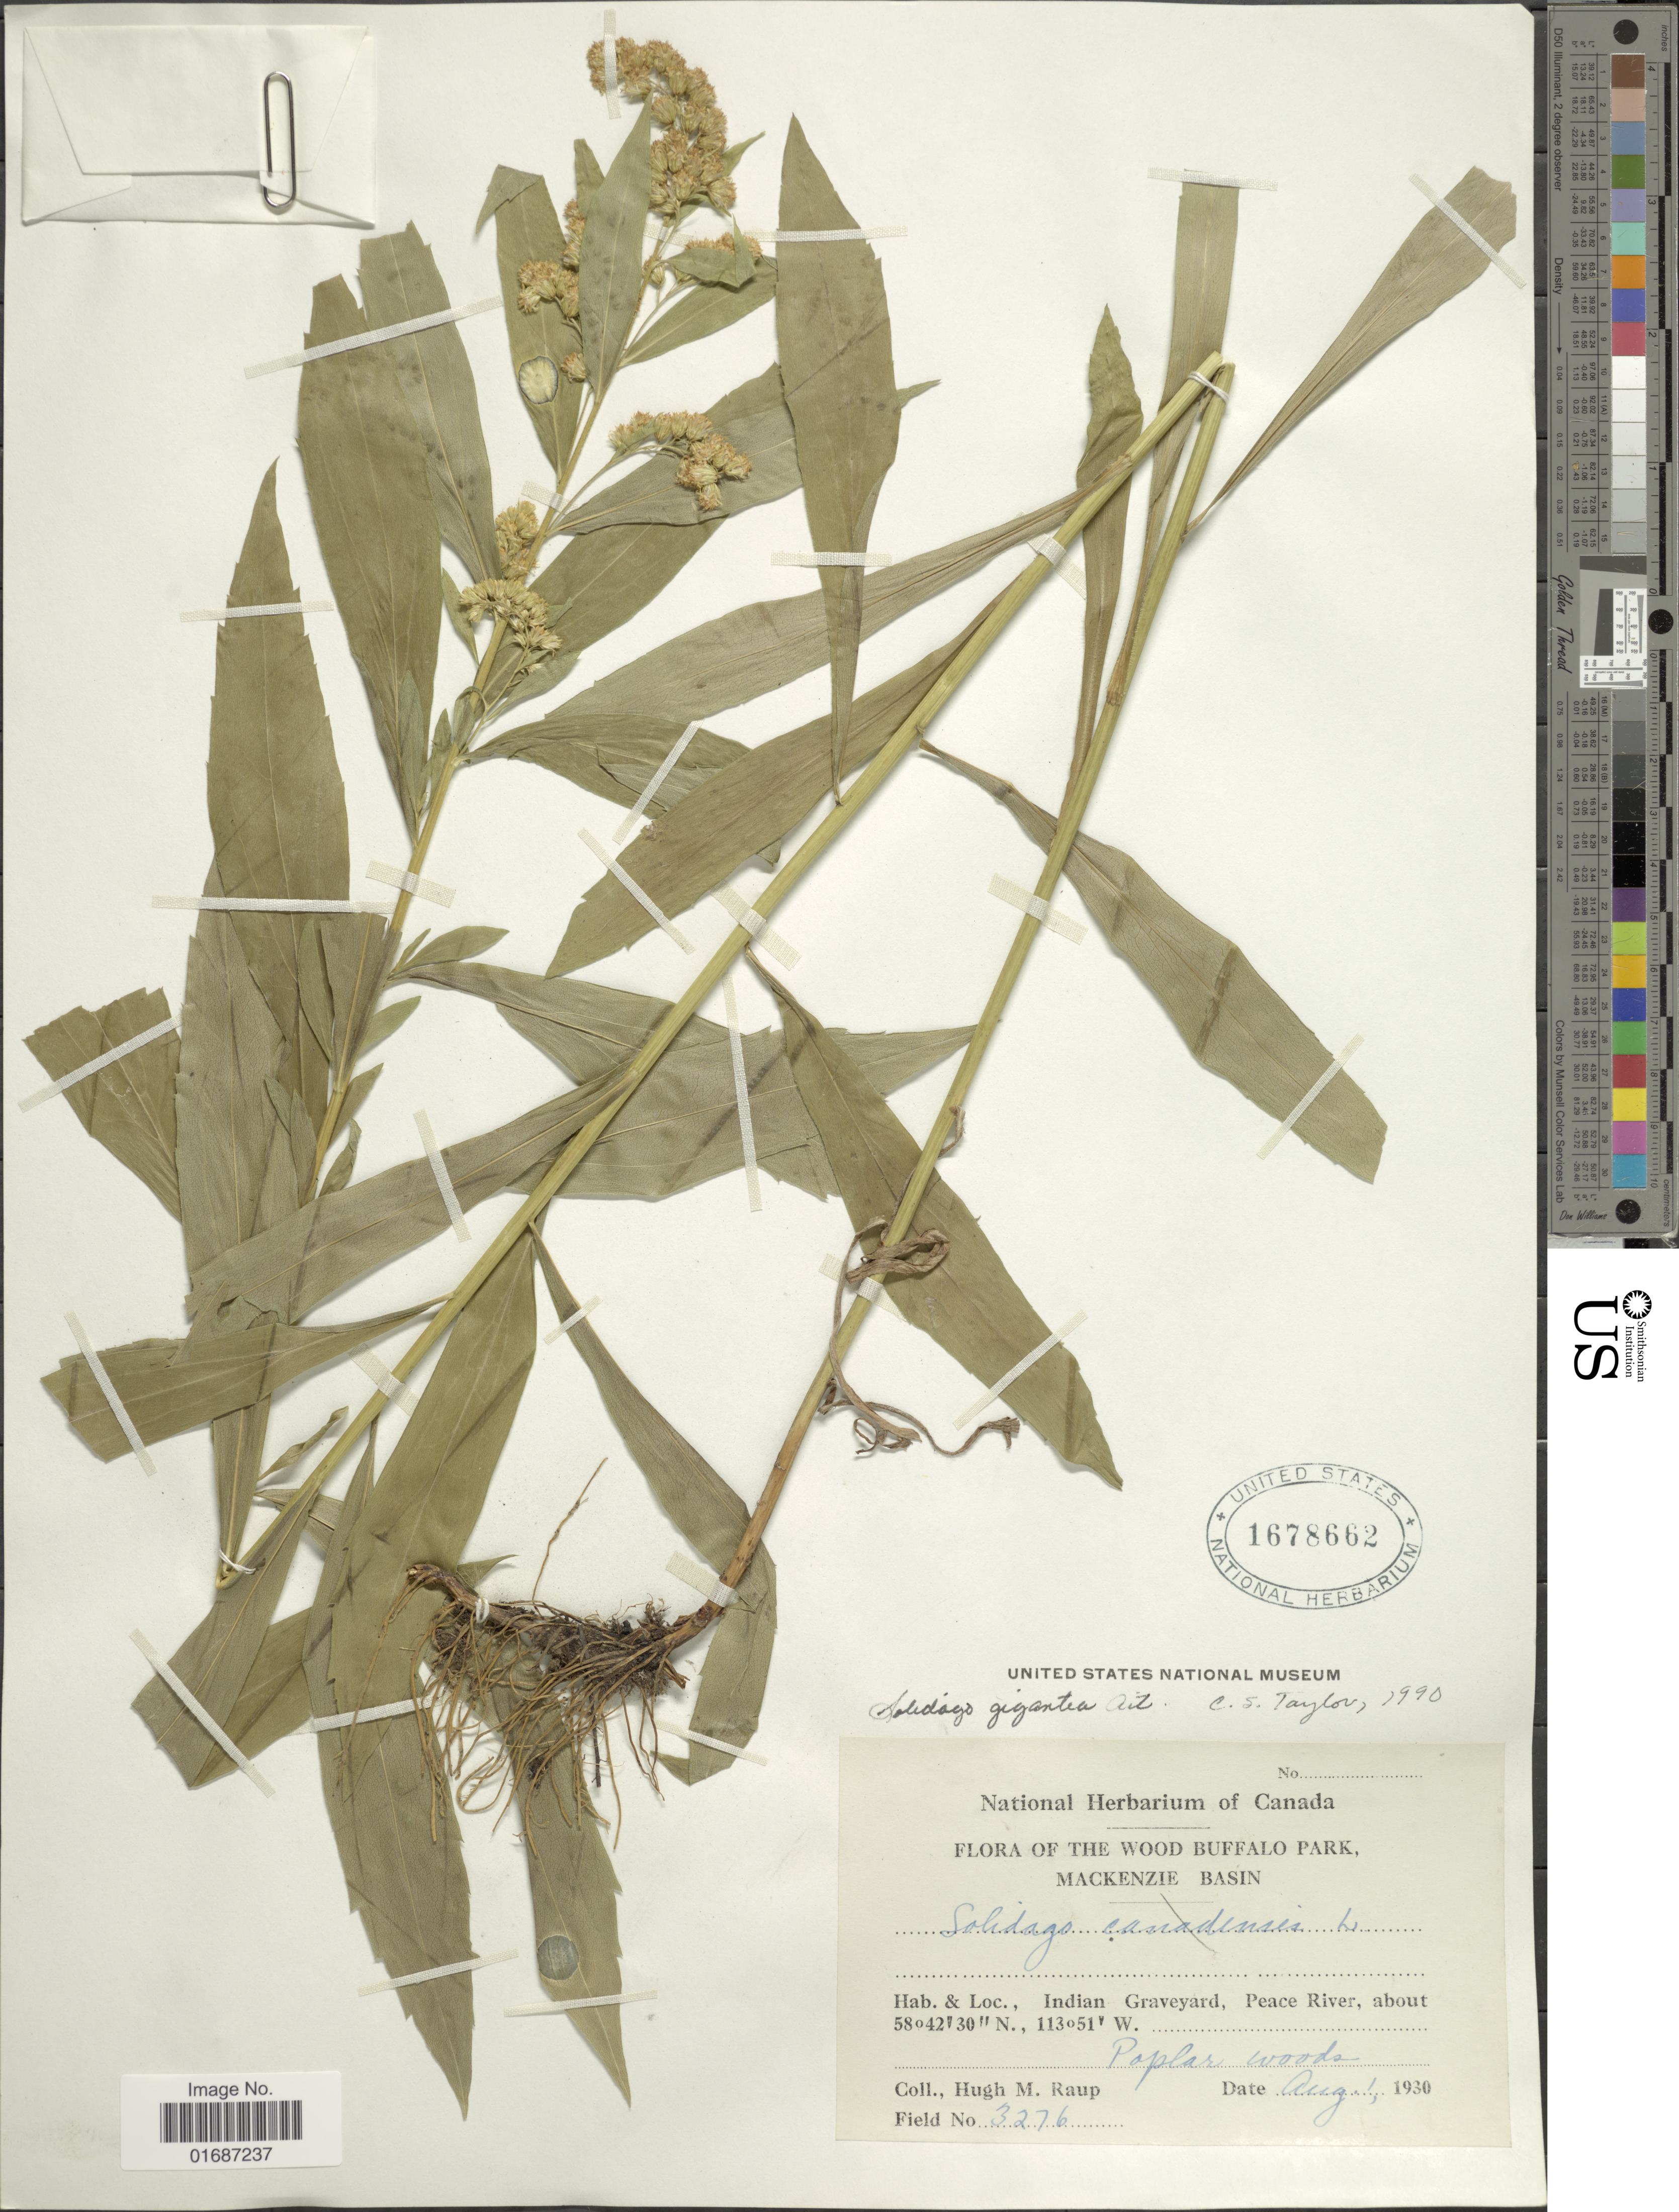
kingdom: Plantae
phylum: Tracheophyta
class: Magnoliopsida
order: Asterales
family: Asteraceae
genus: Solidago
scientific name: Solidago gigantea var. leiophylla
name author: Fernald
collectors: H. Raup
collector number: Field3276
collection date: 1930-08-01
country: Canada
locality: The Wood Buffalo Park, Mackenzie Basin, Indian Graveyard, Peace River, Poplar woods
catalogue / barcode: US 1678662